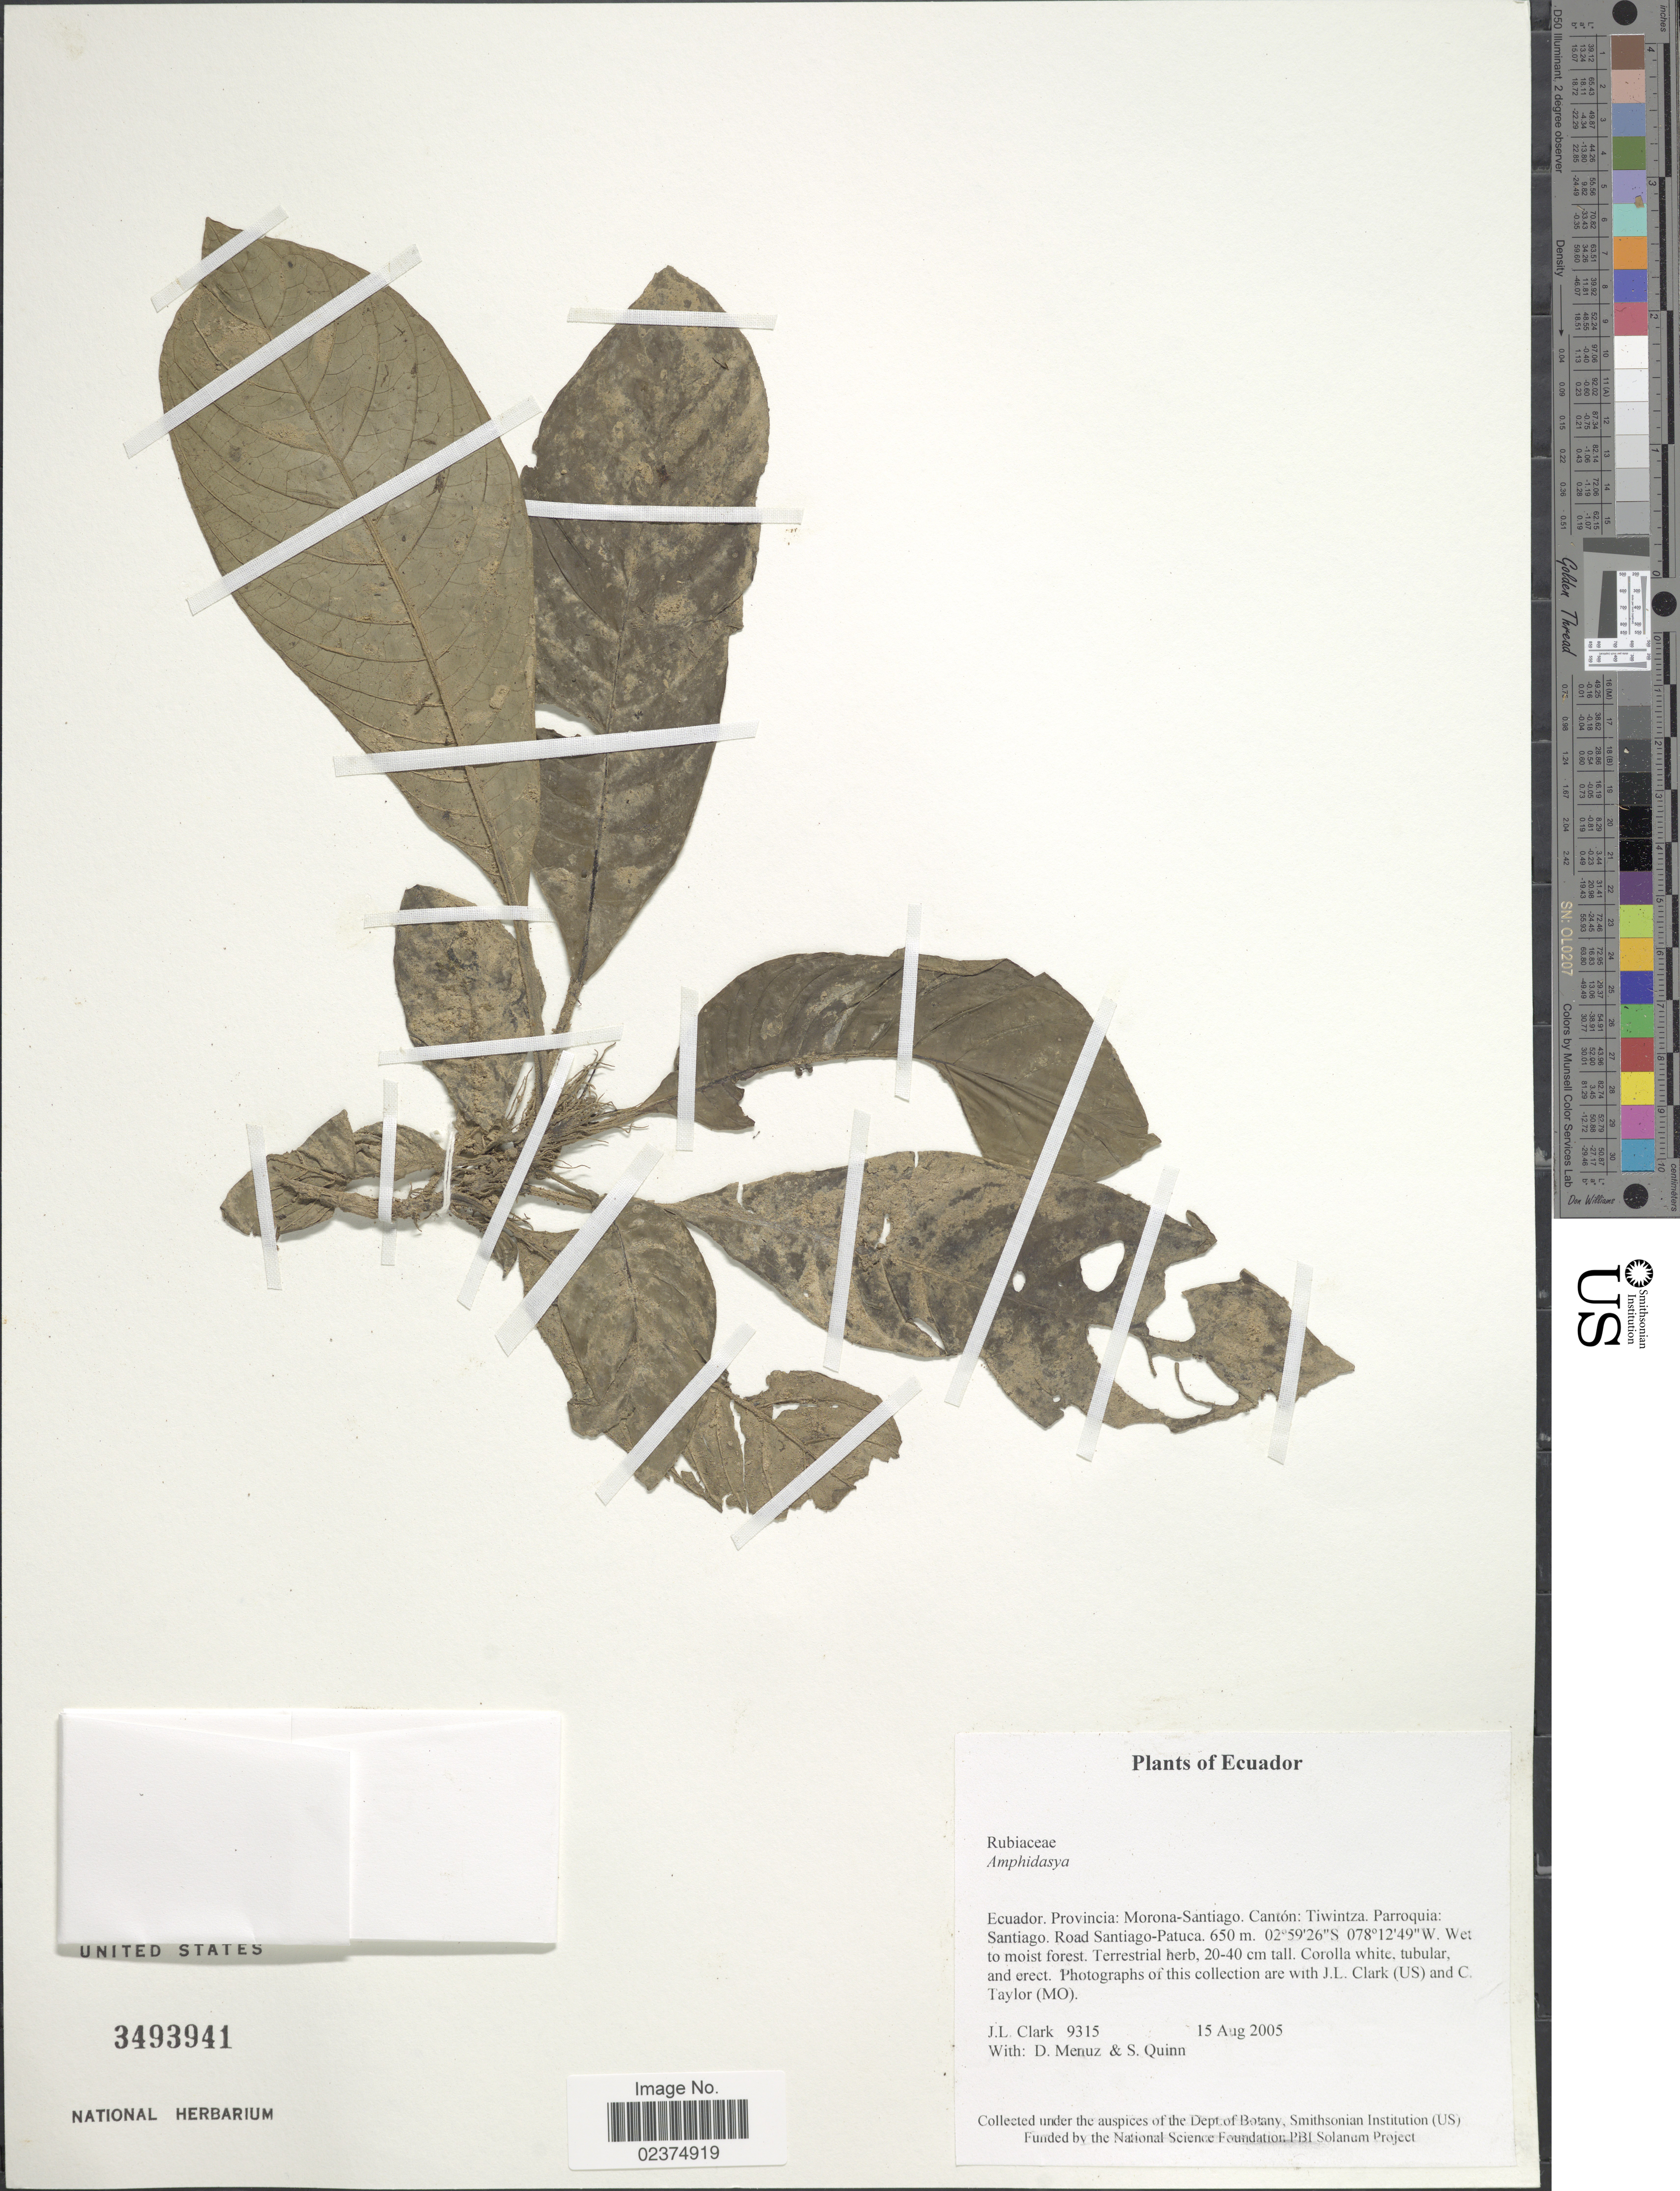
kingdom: Plantae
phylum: Tracheophyta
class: Magnoliopsida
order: Gentianales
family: Rubiaceae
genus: Amphidasya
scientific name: Amphidasya sp.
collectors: J. L. Clark, D. Menuz & S. Quinn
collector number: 9315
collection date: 2005-08-15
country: Ecuador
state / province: Morona-Santiago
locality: Provincia: Morona-Santiago. Canton: Tiwintza. Parroquia: Santiago. Road Santiago- Patuca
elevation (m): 650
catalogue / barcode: US 3493941